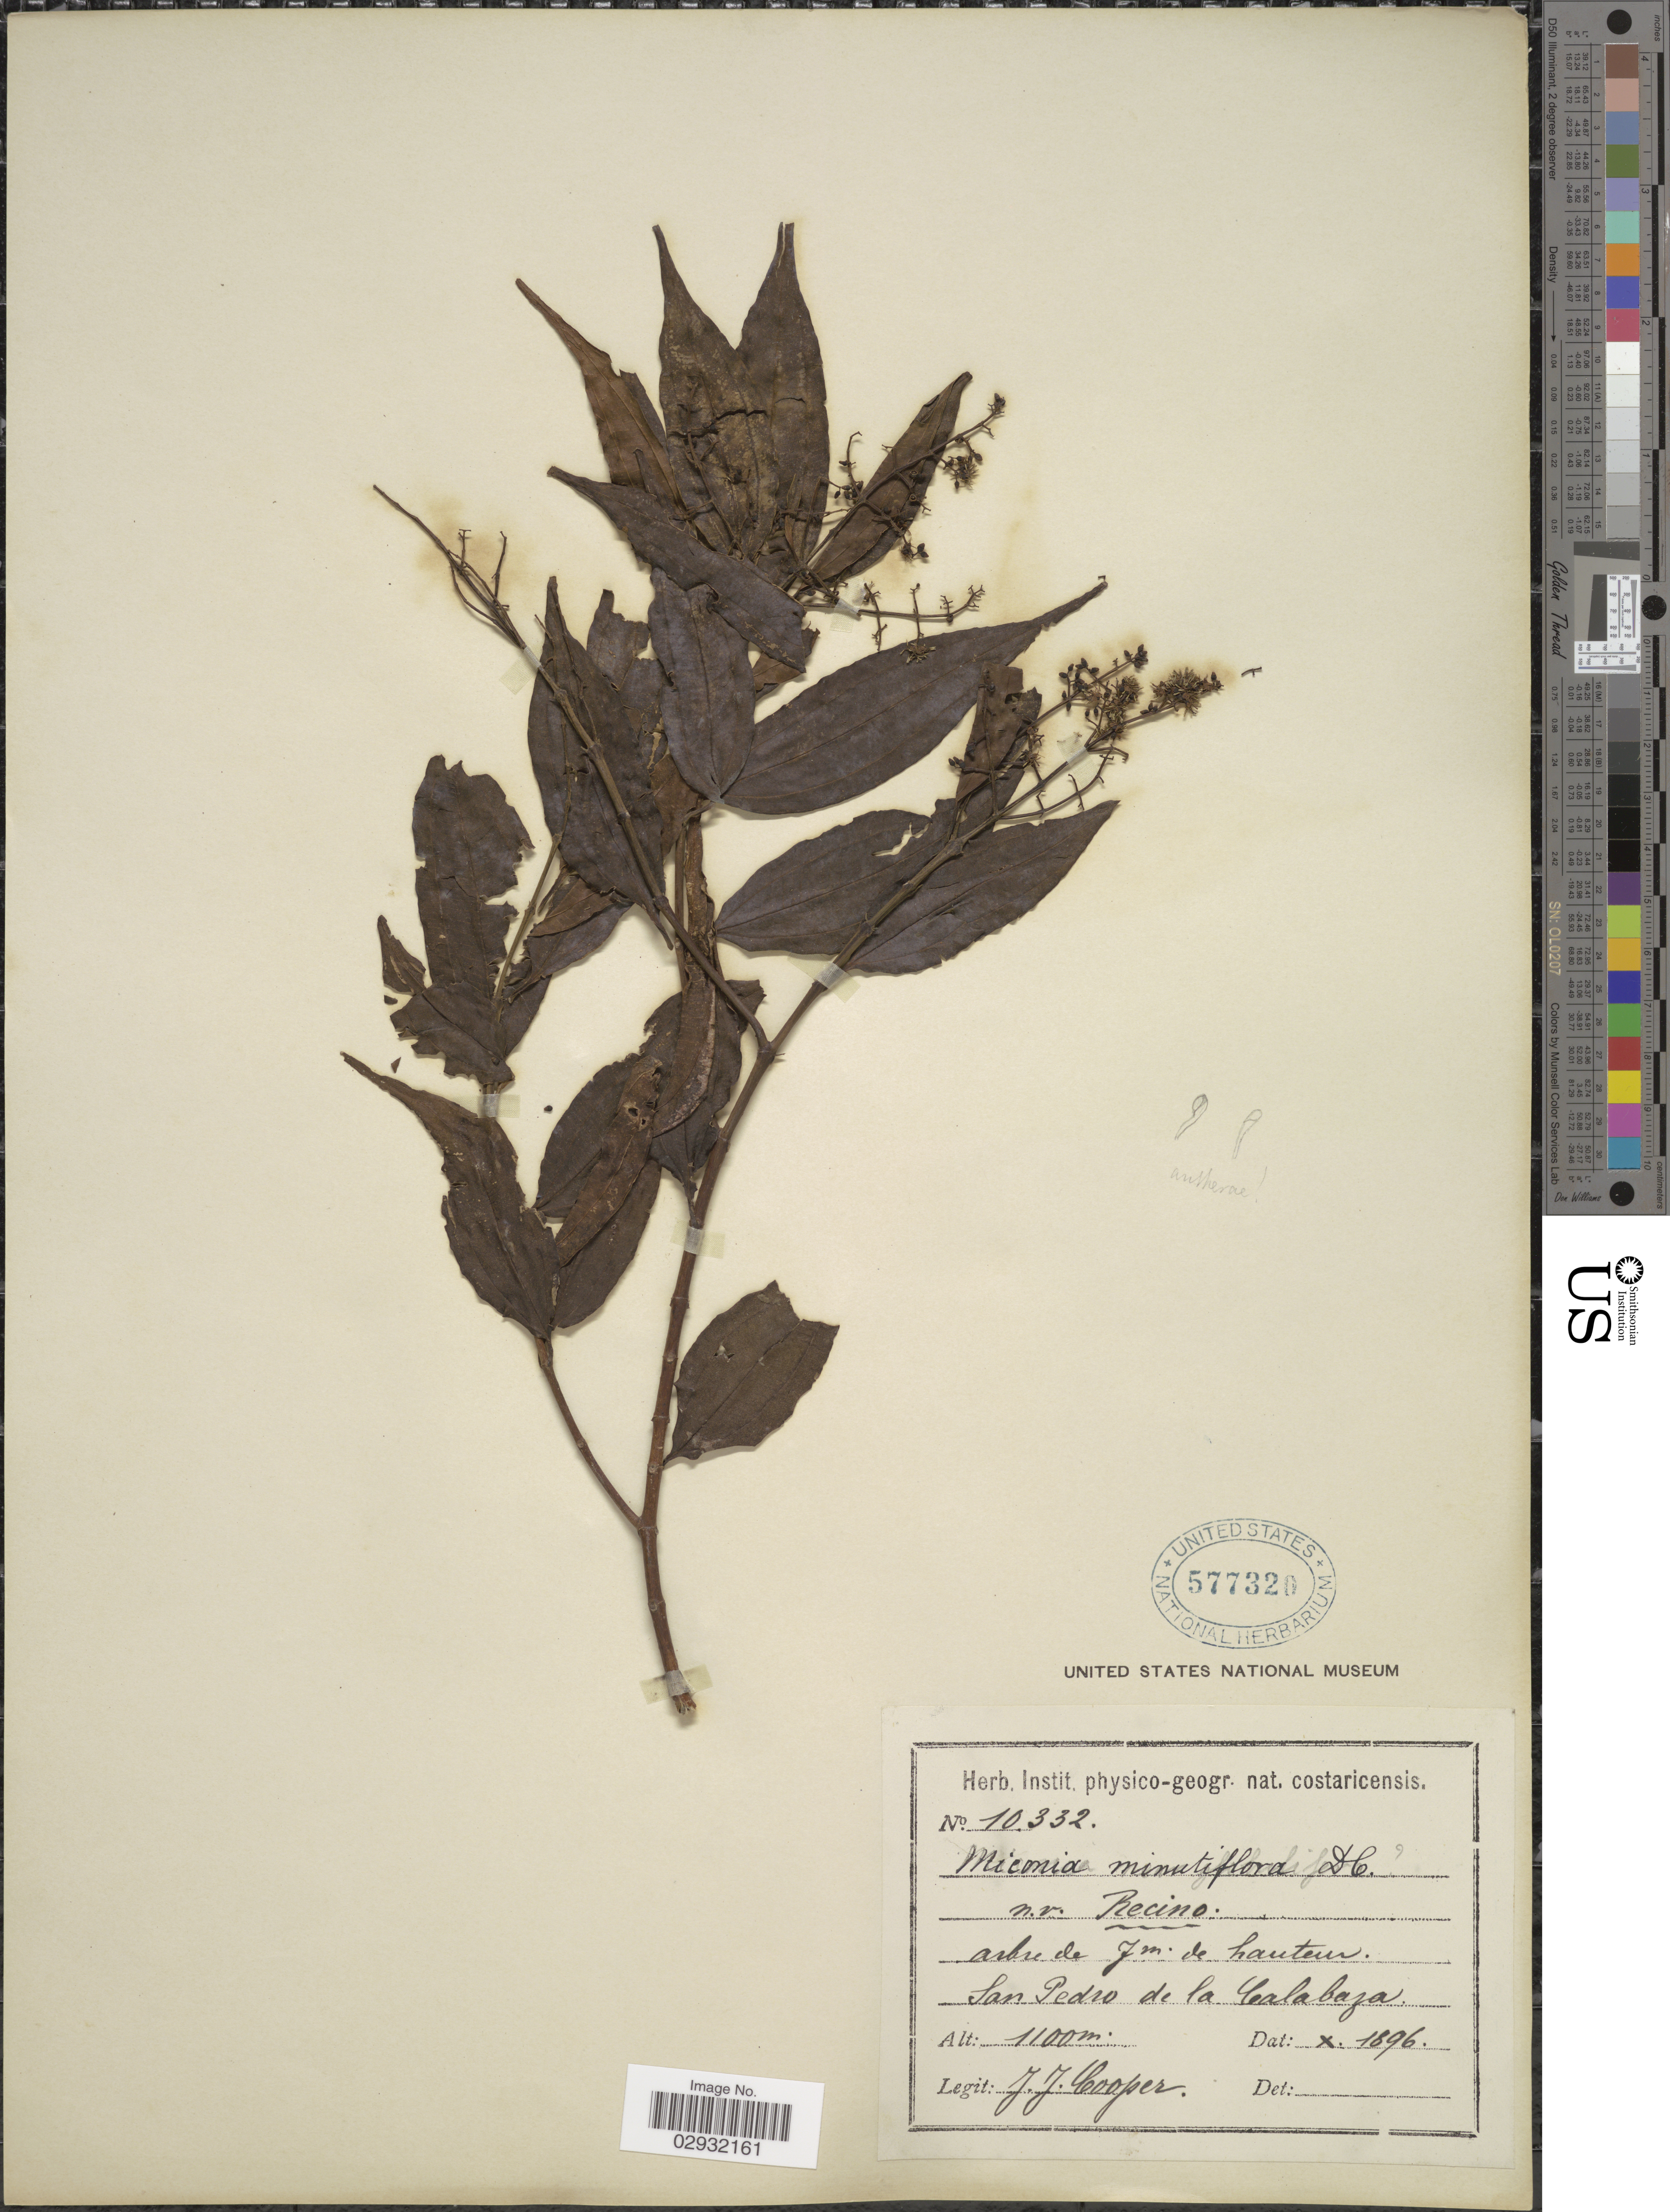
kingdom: Plantae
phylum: Tracheophyta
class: Magnoliopsida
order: Myrtales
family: Melastomataceae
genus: Miconia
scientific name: Miconia borealis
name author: Gleason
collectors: J. J. Cooper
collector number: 10332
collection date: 1896-10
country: Costa Rica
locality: San Pedro de la Calabaza.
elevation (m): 1100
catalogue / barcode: US 577320